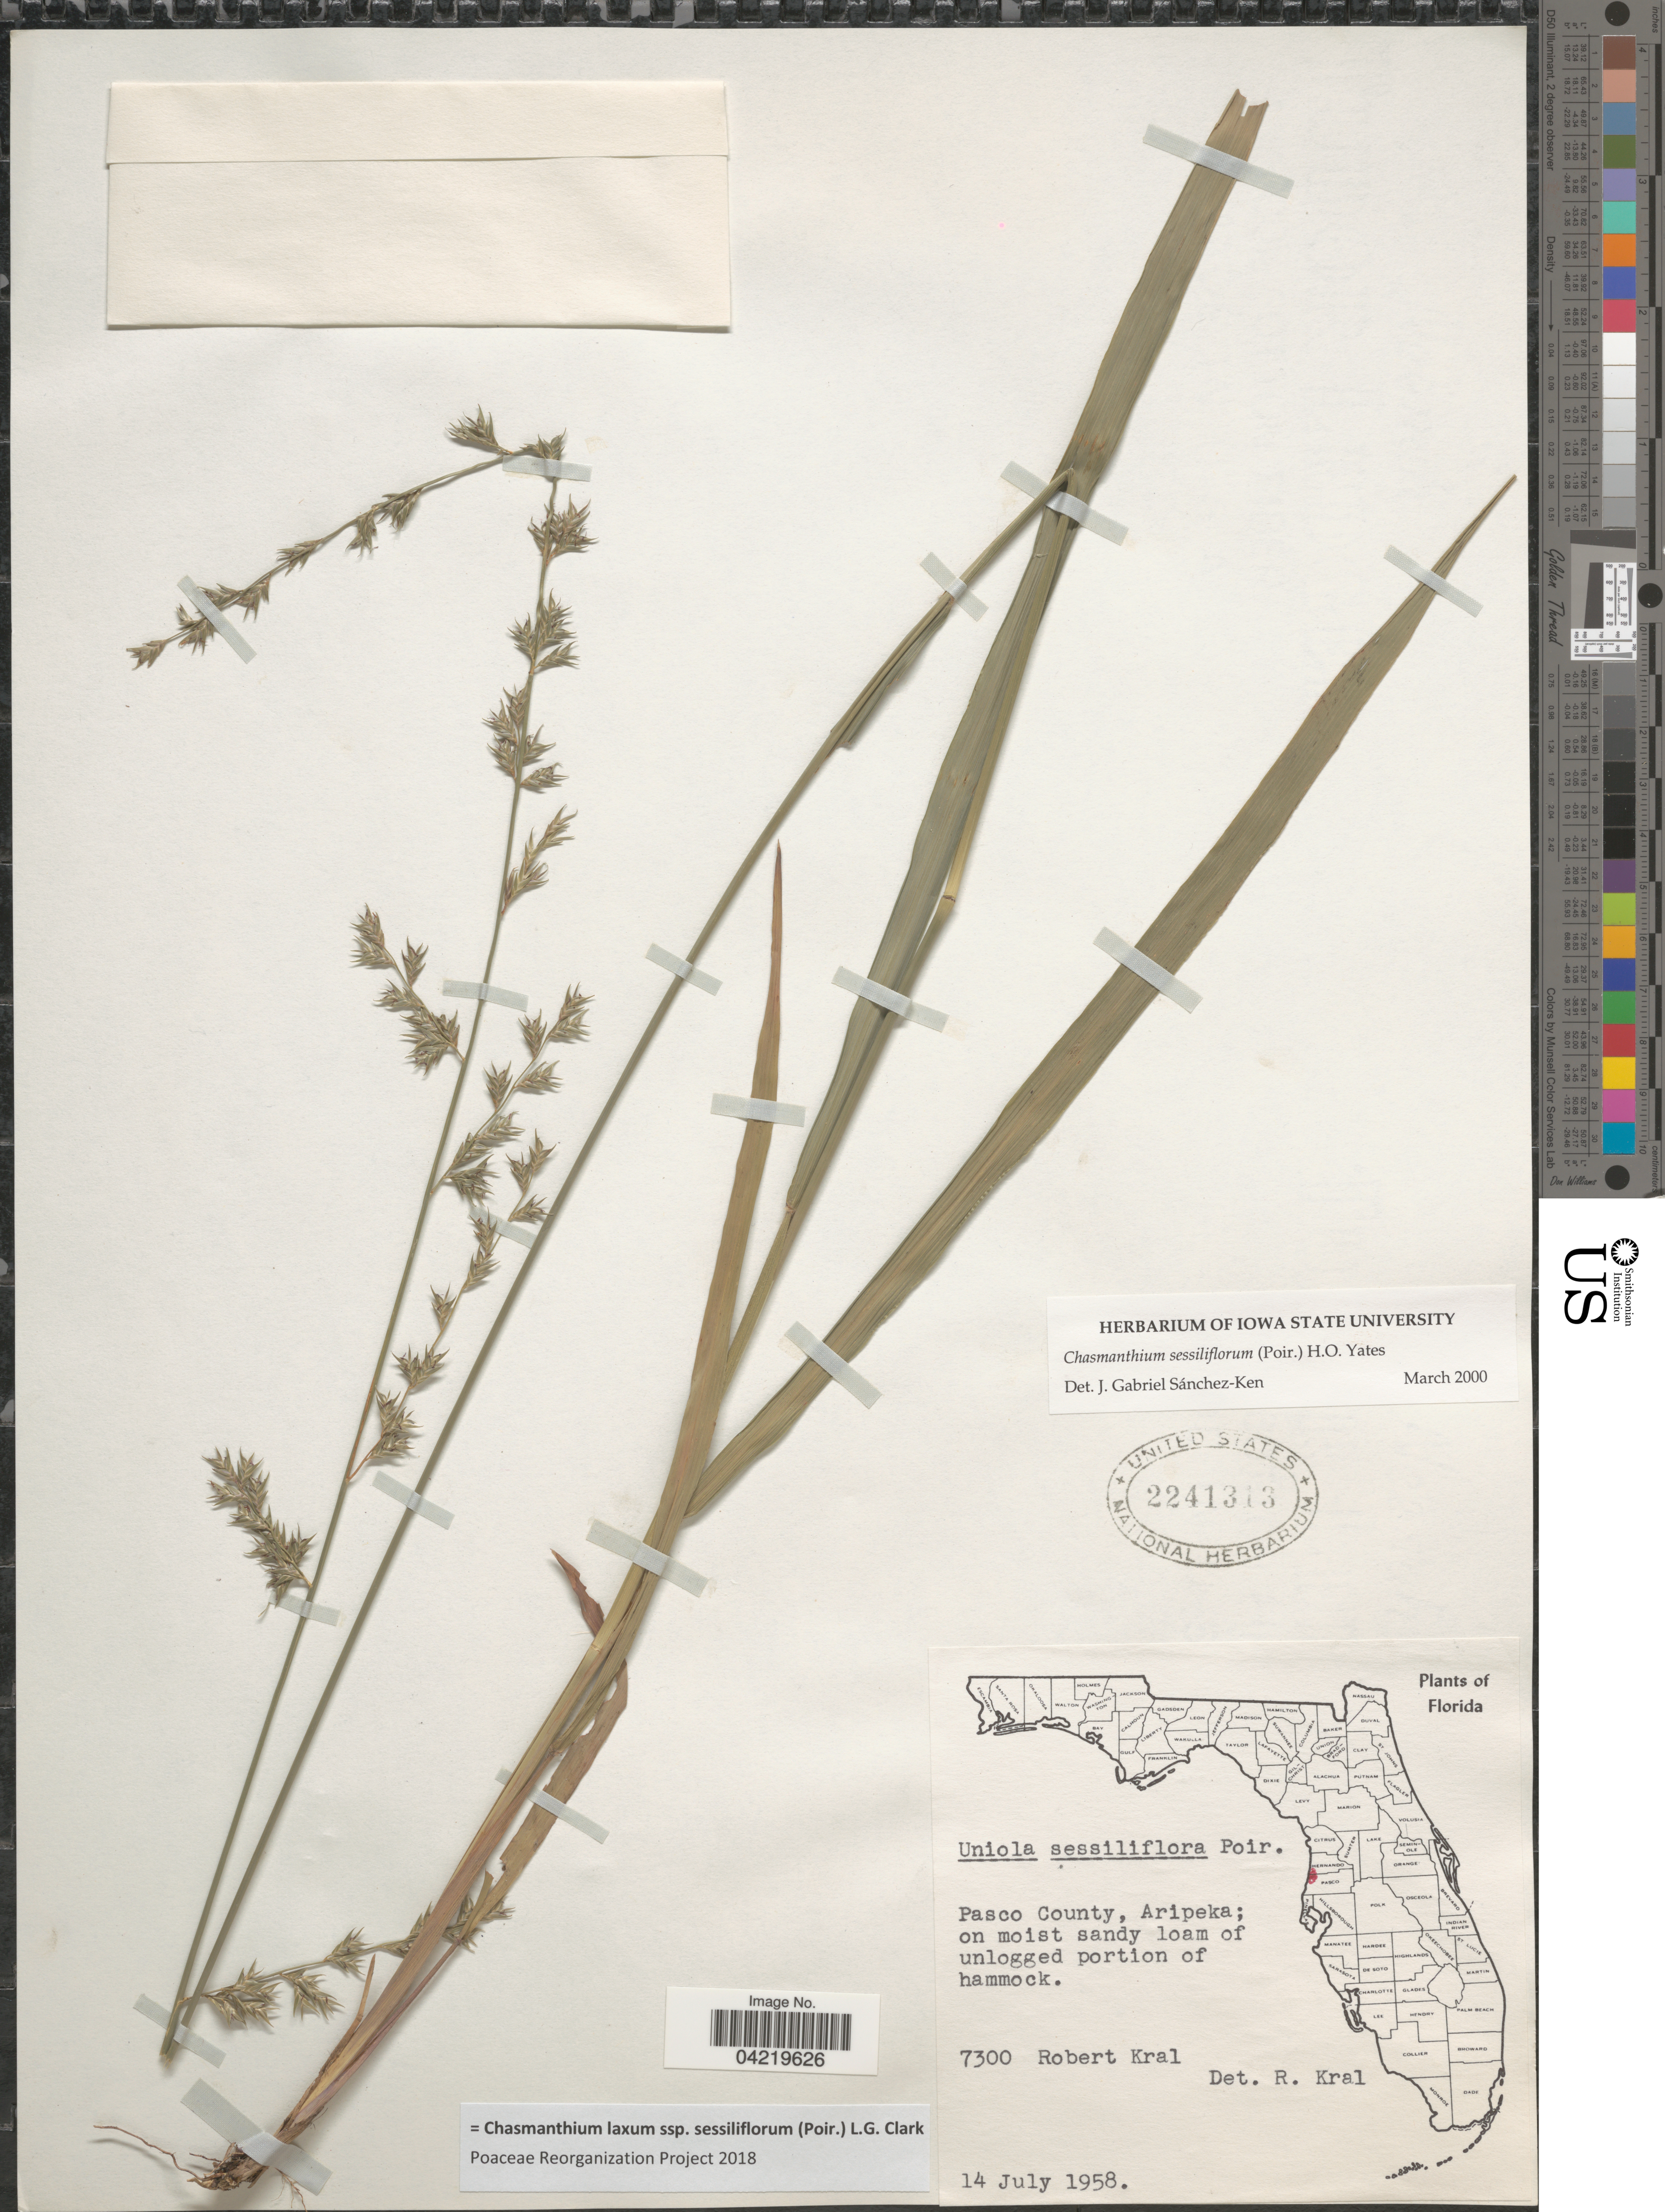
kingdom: Plantae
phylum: Tracheophyta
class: Liliopsida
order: Poales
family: Poaceae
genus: Chasmanthium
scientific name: Chasmanthium laxum subsp. sessiliflorum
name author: (L.) H.O. Yates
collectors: R. Kral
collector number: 7300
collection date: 1958-07-14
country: United States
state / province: Florida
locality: Pasco County, Aripeka.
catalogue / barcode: US 2241313